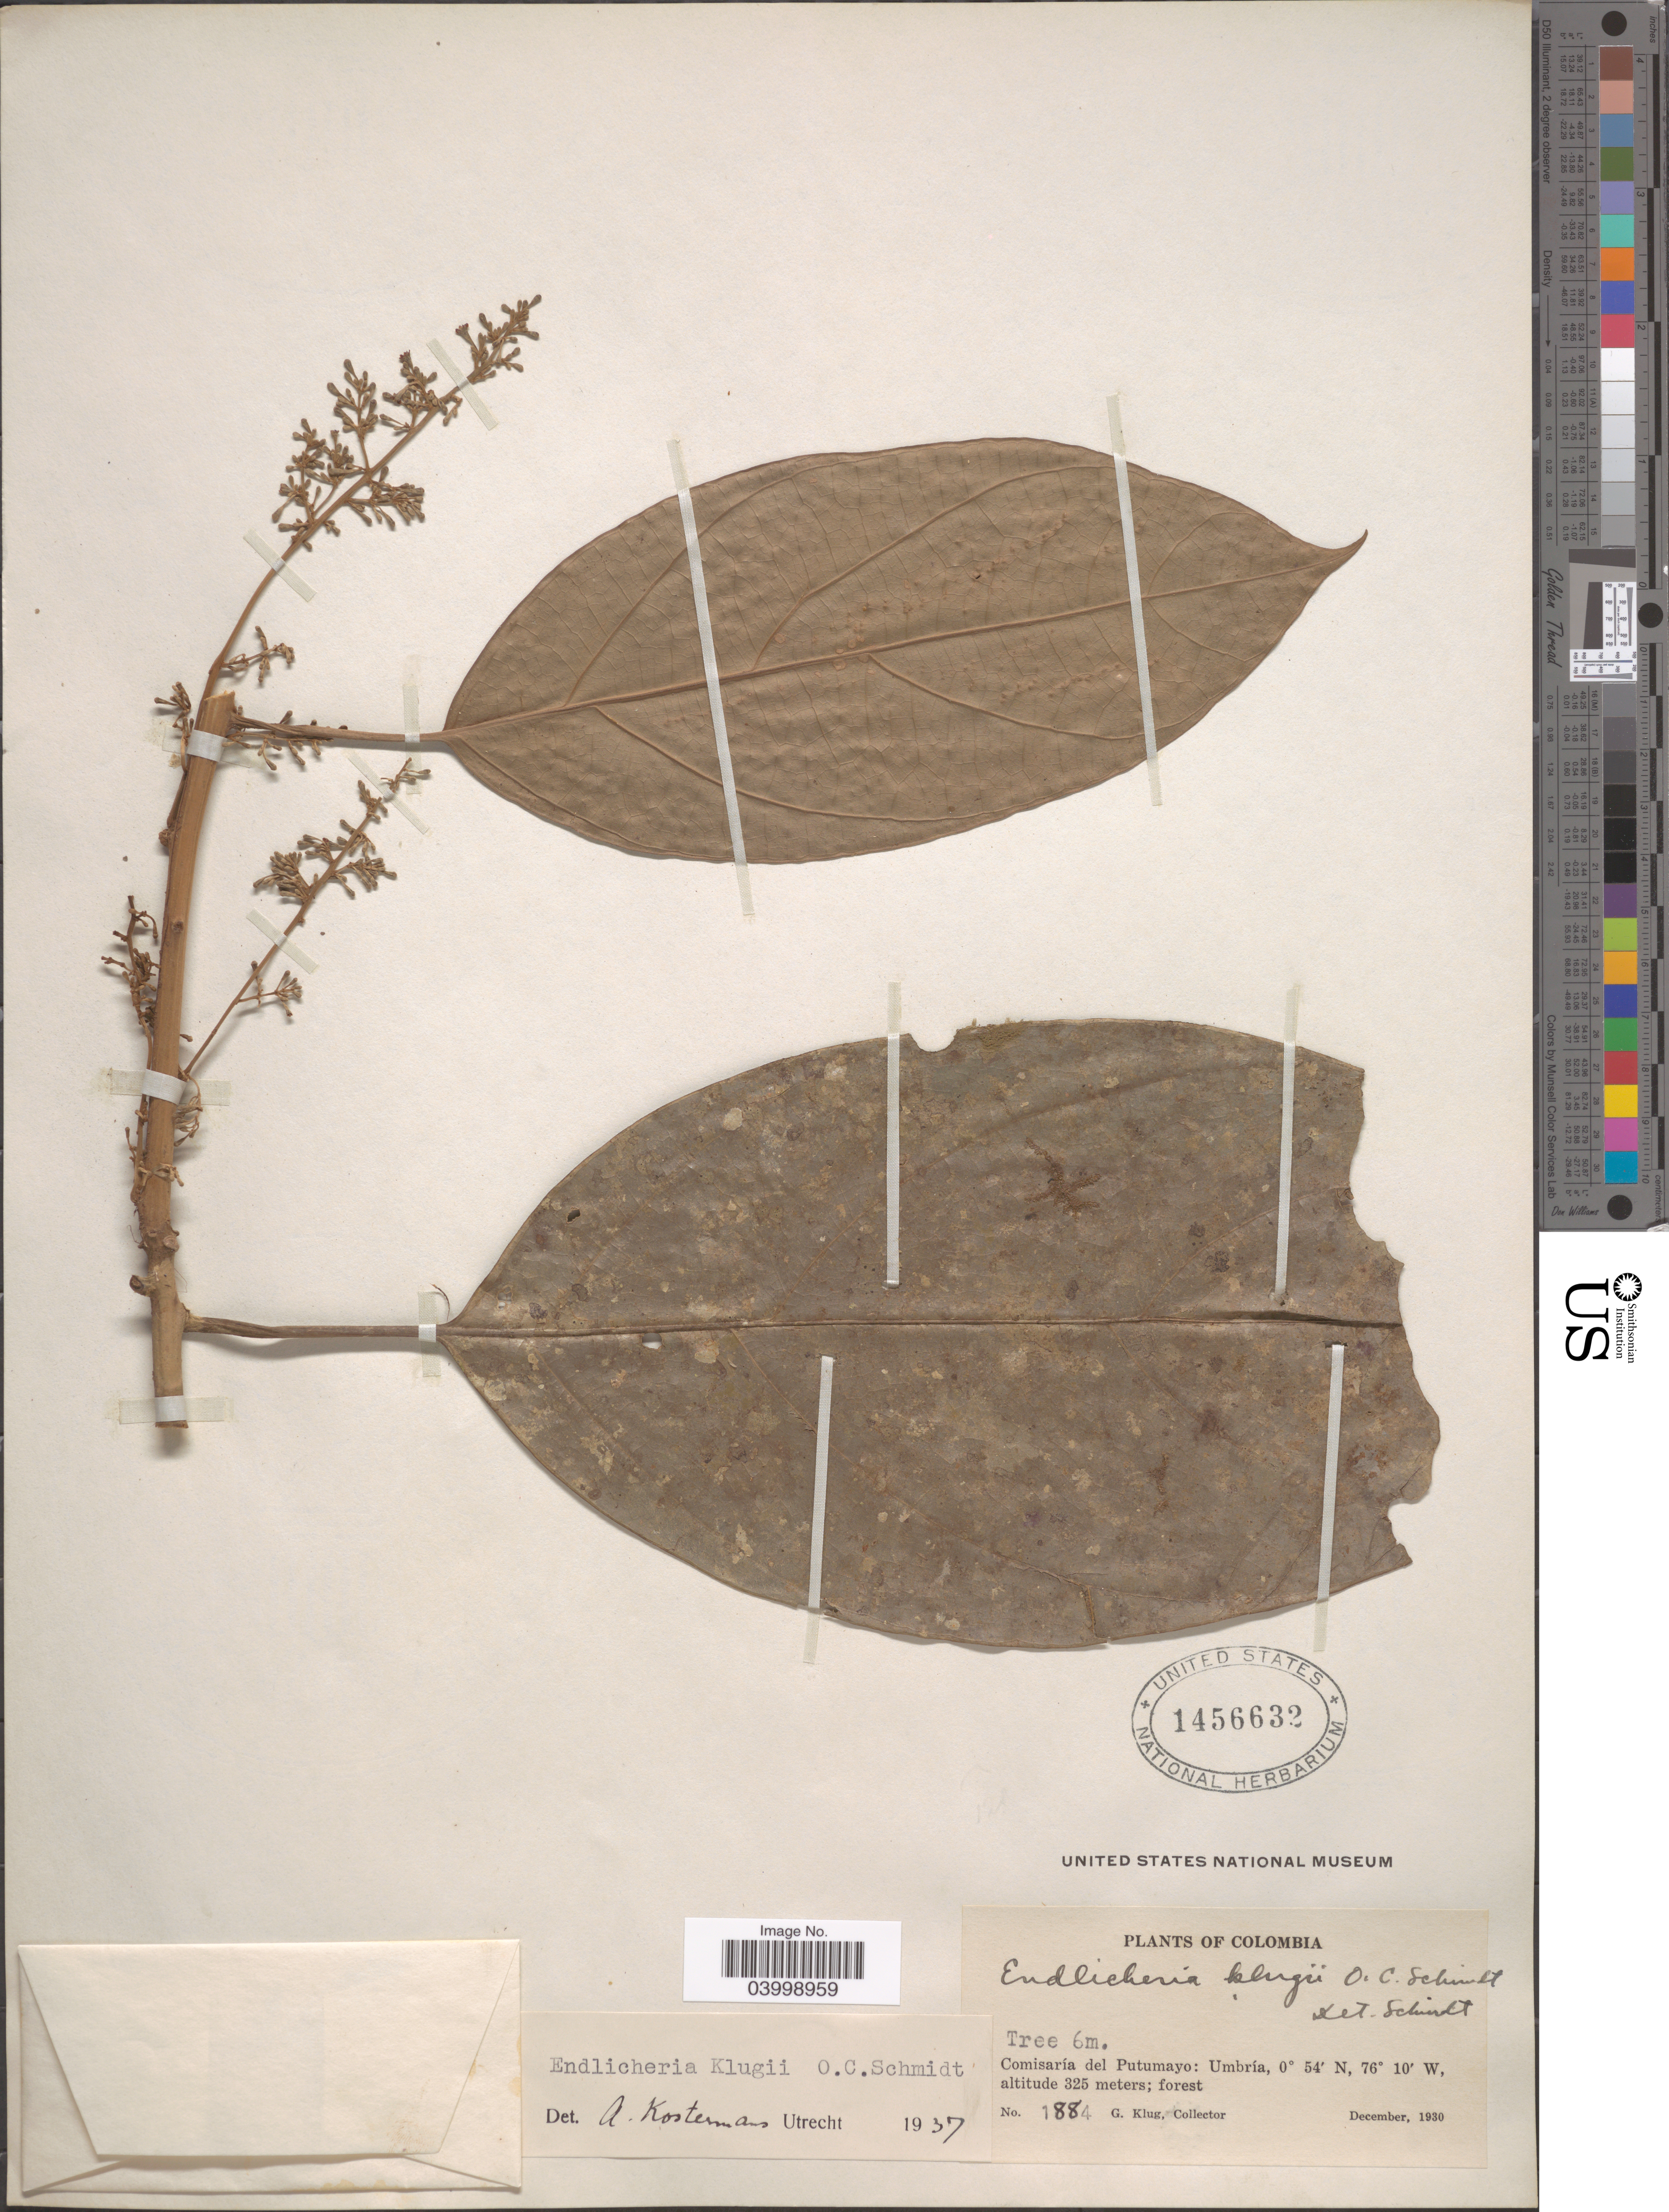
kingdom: Plantae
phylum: Tracheophyta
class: Magnoliopsida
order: Laurales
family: Lauraceae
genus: Endlicheria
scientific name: Endlicheria klugii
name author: O.C. Schmidt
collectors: G. Klug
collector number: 1884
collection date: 1930-12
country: Colombia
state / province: Putumayo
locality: Comisaría del Putumayo: Umbría.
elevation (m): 325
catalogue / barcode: US 1456632